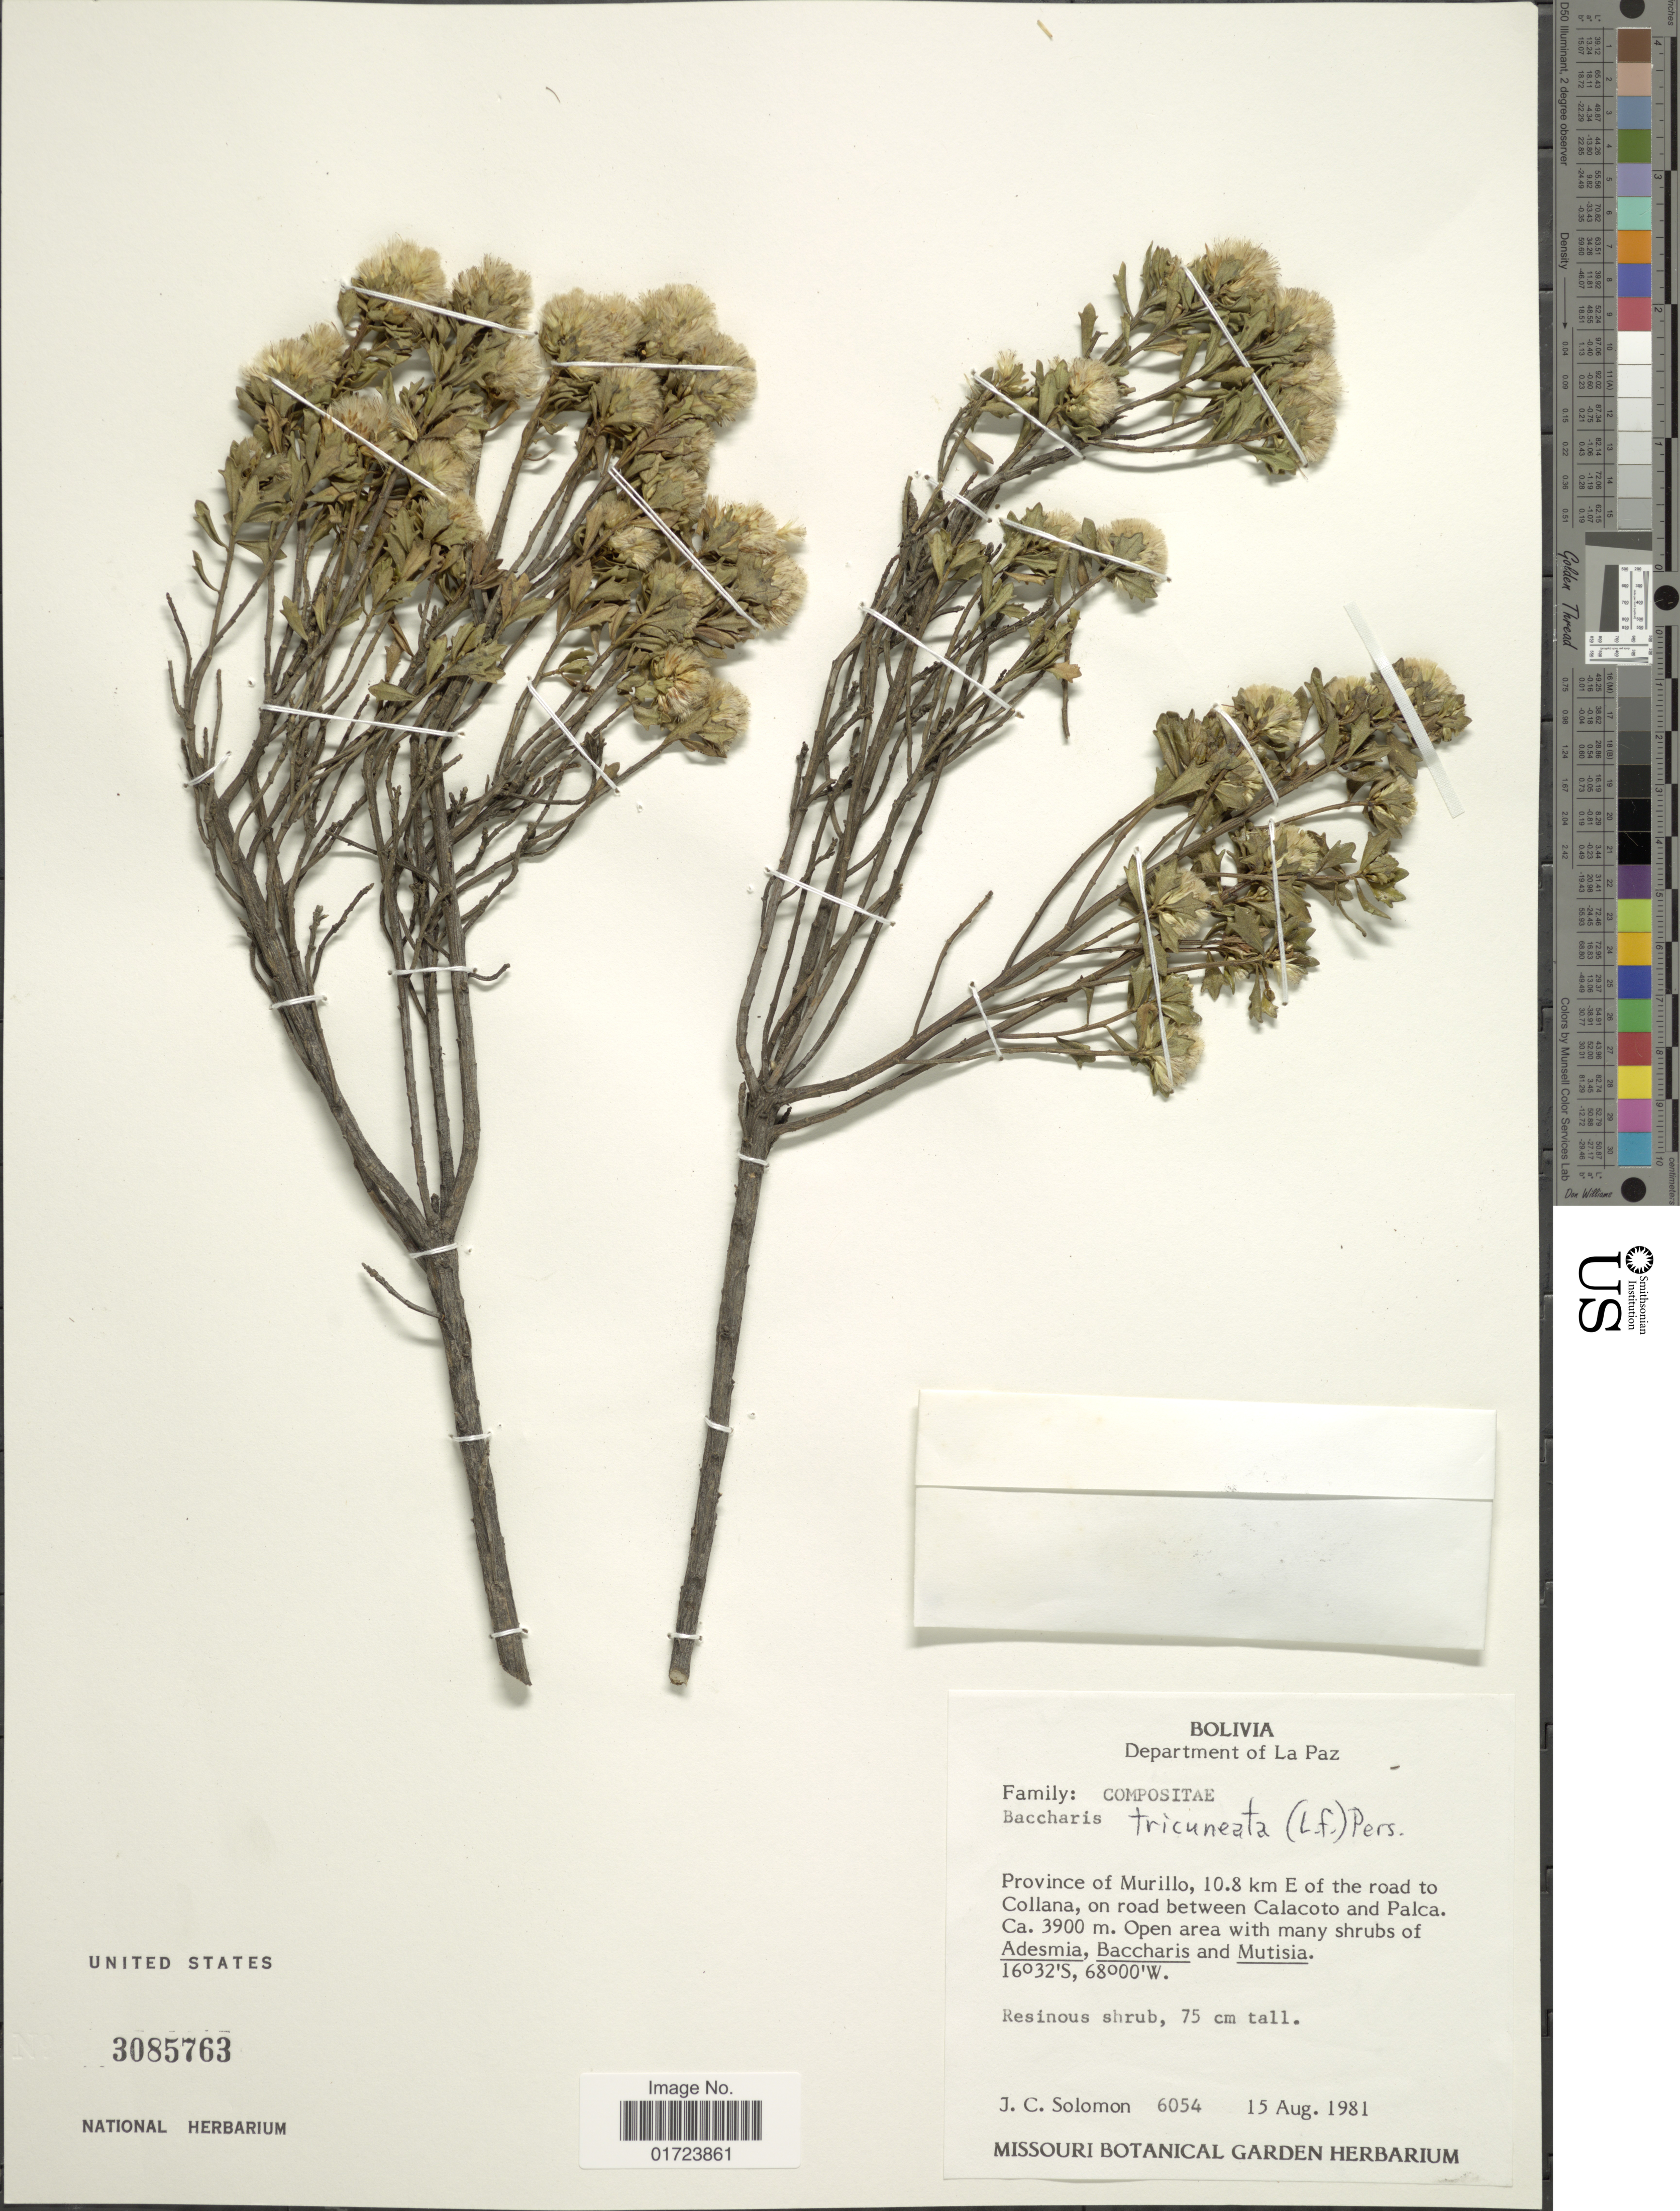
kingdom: Plantae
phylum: Tracheophyta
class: Magnoliopsida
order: Asterales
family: Asteraceae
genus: Baccharis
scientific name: Baccharis tricuneata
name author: (L. f.) Pers.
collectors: J. C. Solomon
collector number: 6054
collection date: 1981-08-15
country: Bolivia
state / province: La Paz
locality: Department of La Paz, Province of Murillo, 10.8 km E of the road to Collana, on road between Calacoto and Palca.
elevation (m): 3900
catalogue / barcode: US 3085763